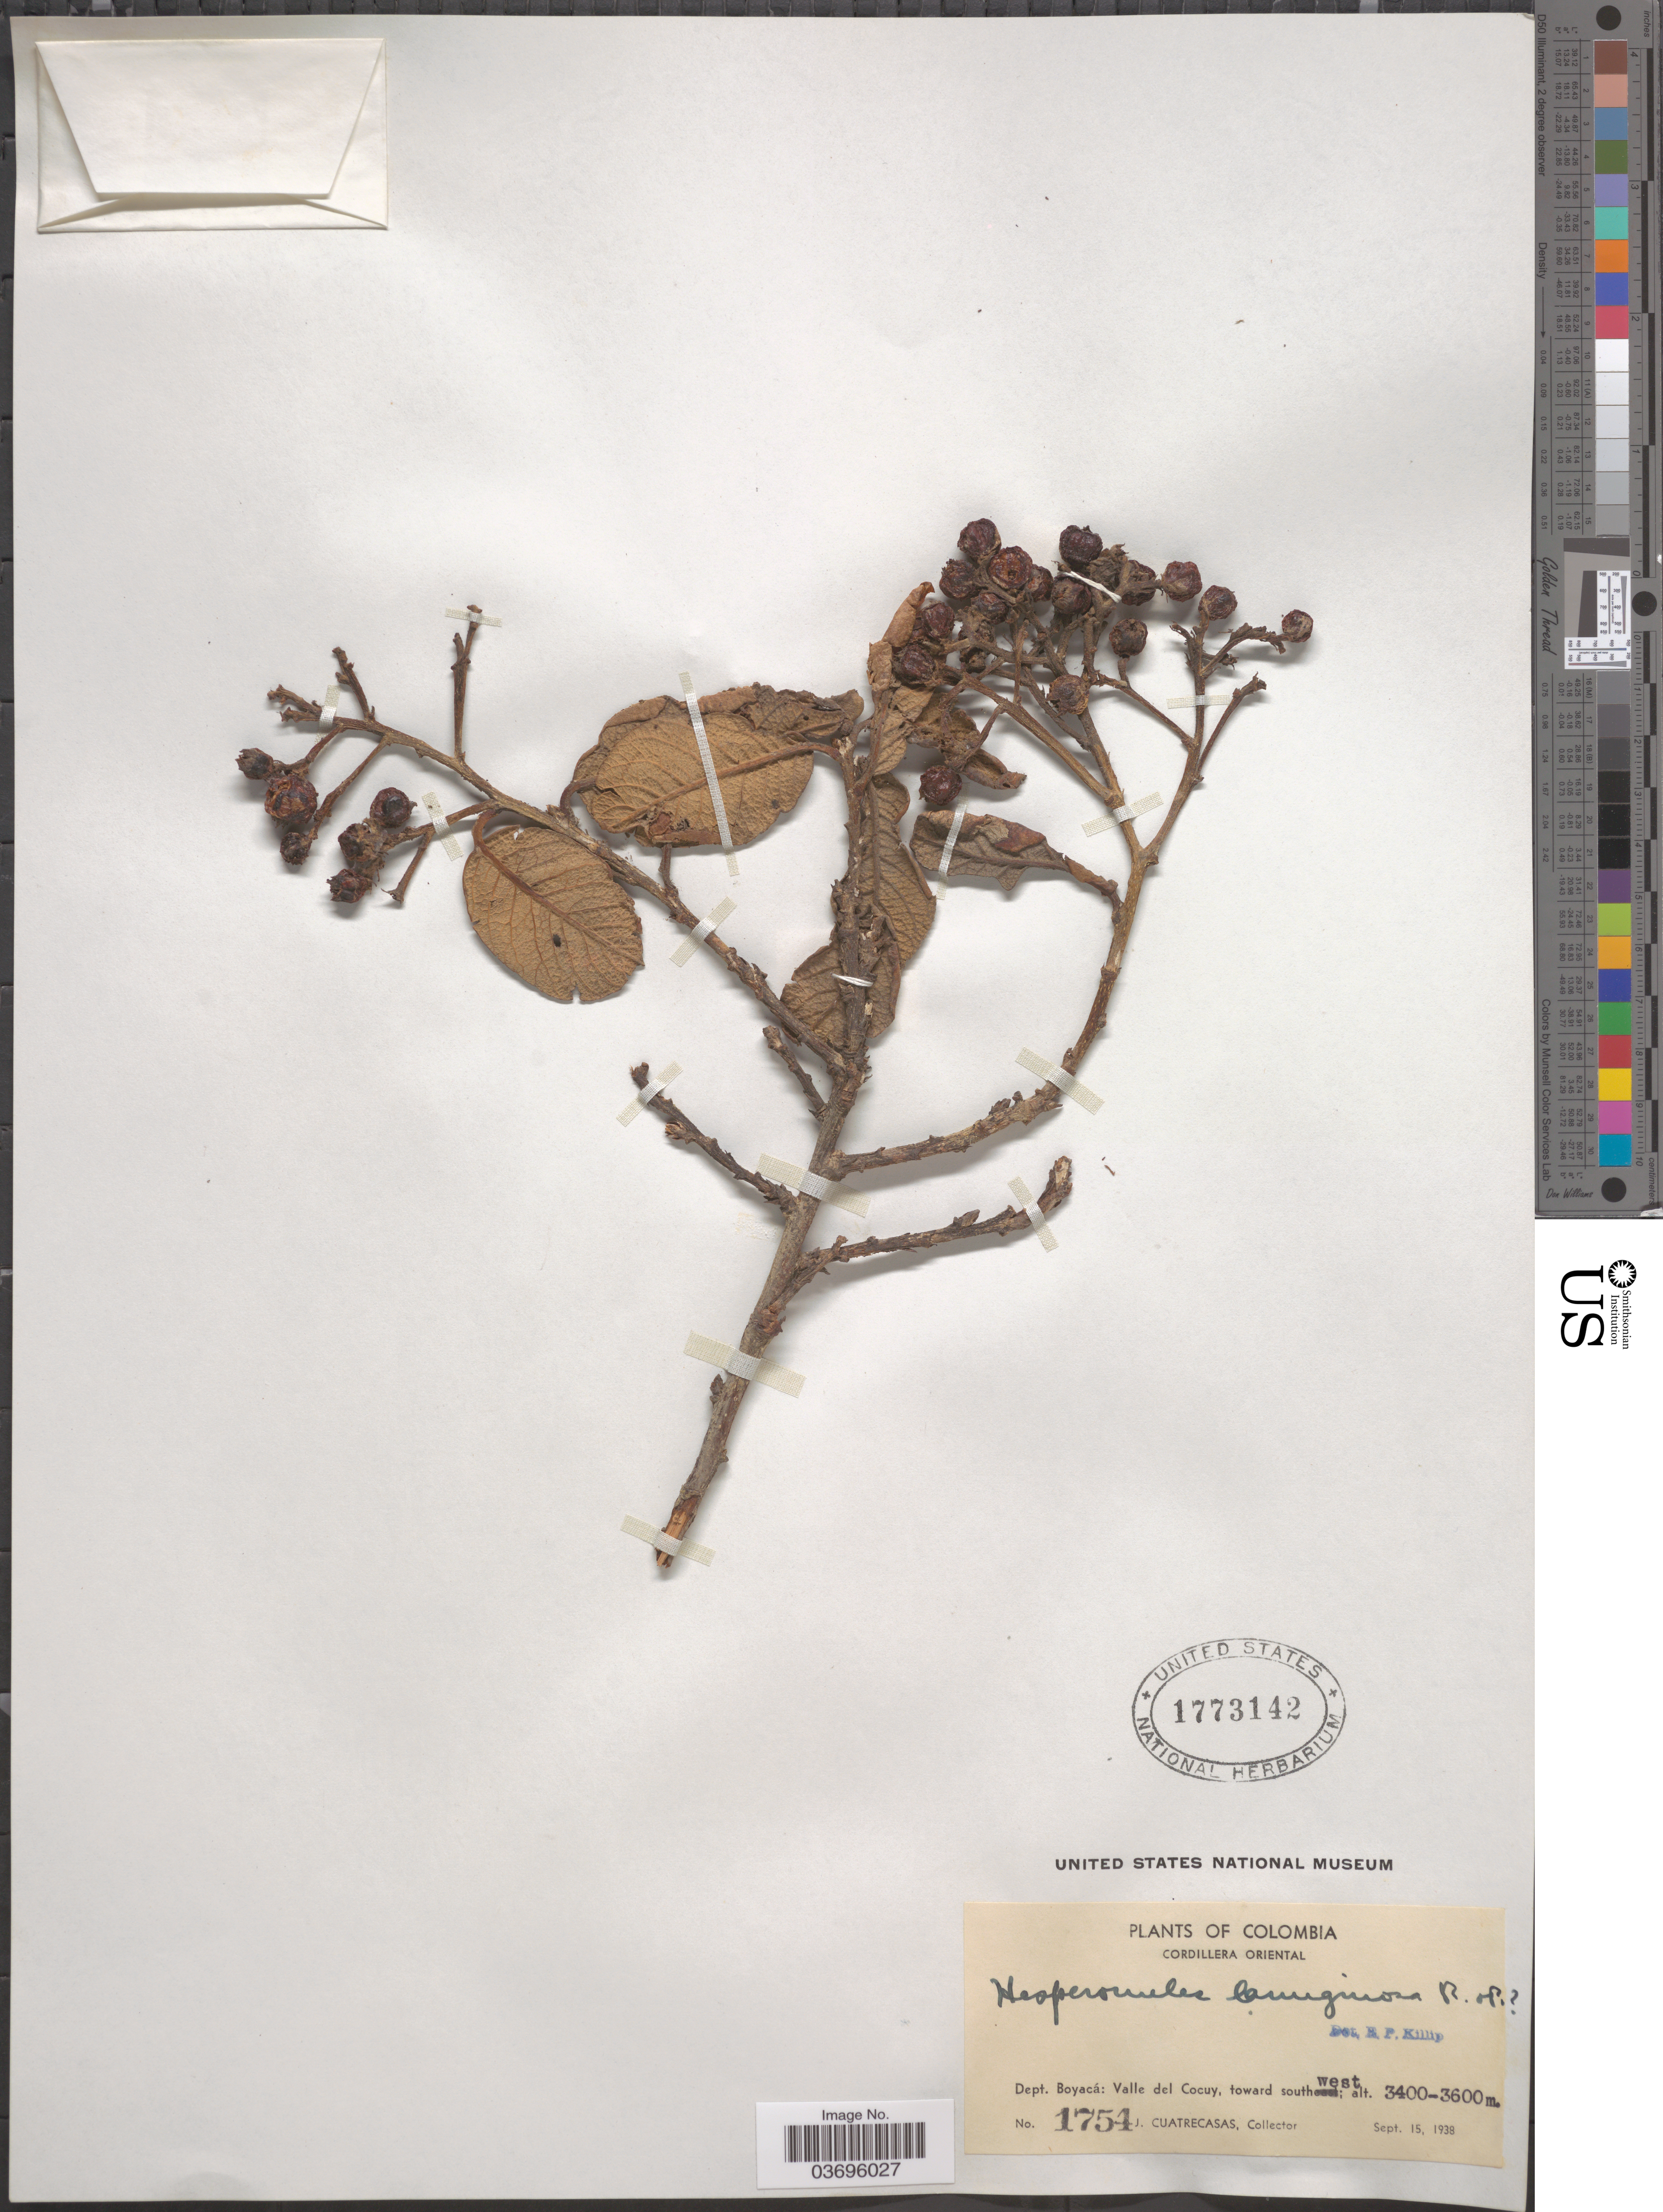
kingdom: Plantae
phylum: Tracheophyta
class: Magnoliopsida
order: Rosales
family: Rosaceae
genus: Hesperomeles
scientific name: Hesperomeles ferruginea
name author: (Juss. ex Pers.) Benth.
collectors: J. Cuatrecasas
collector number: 1754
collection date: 1938-09-15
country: Colombia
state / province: Boyacá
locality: Cordillera Oriental. Dept. Boyacá: Valle del Cocuy, toward southwest.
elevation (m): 3400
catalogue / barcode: US 1773142